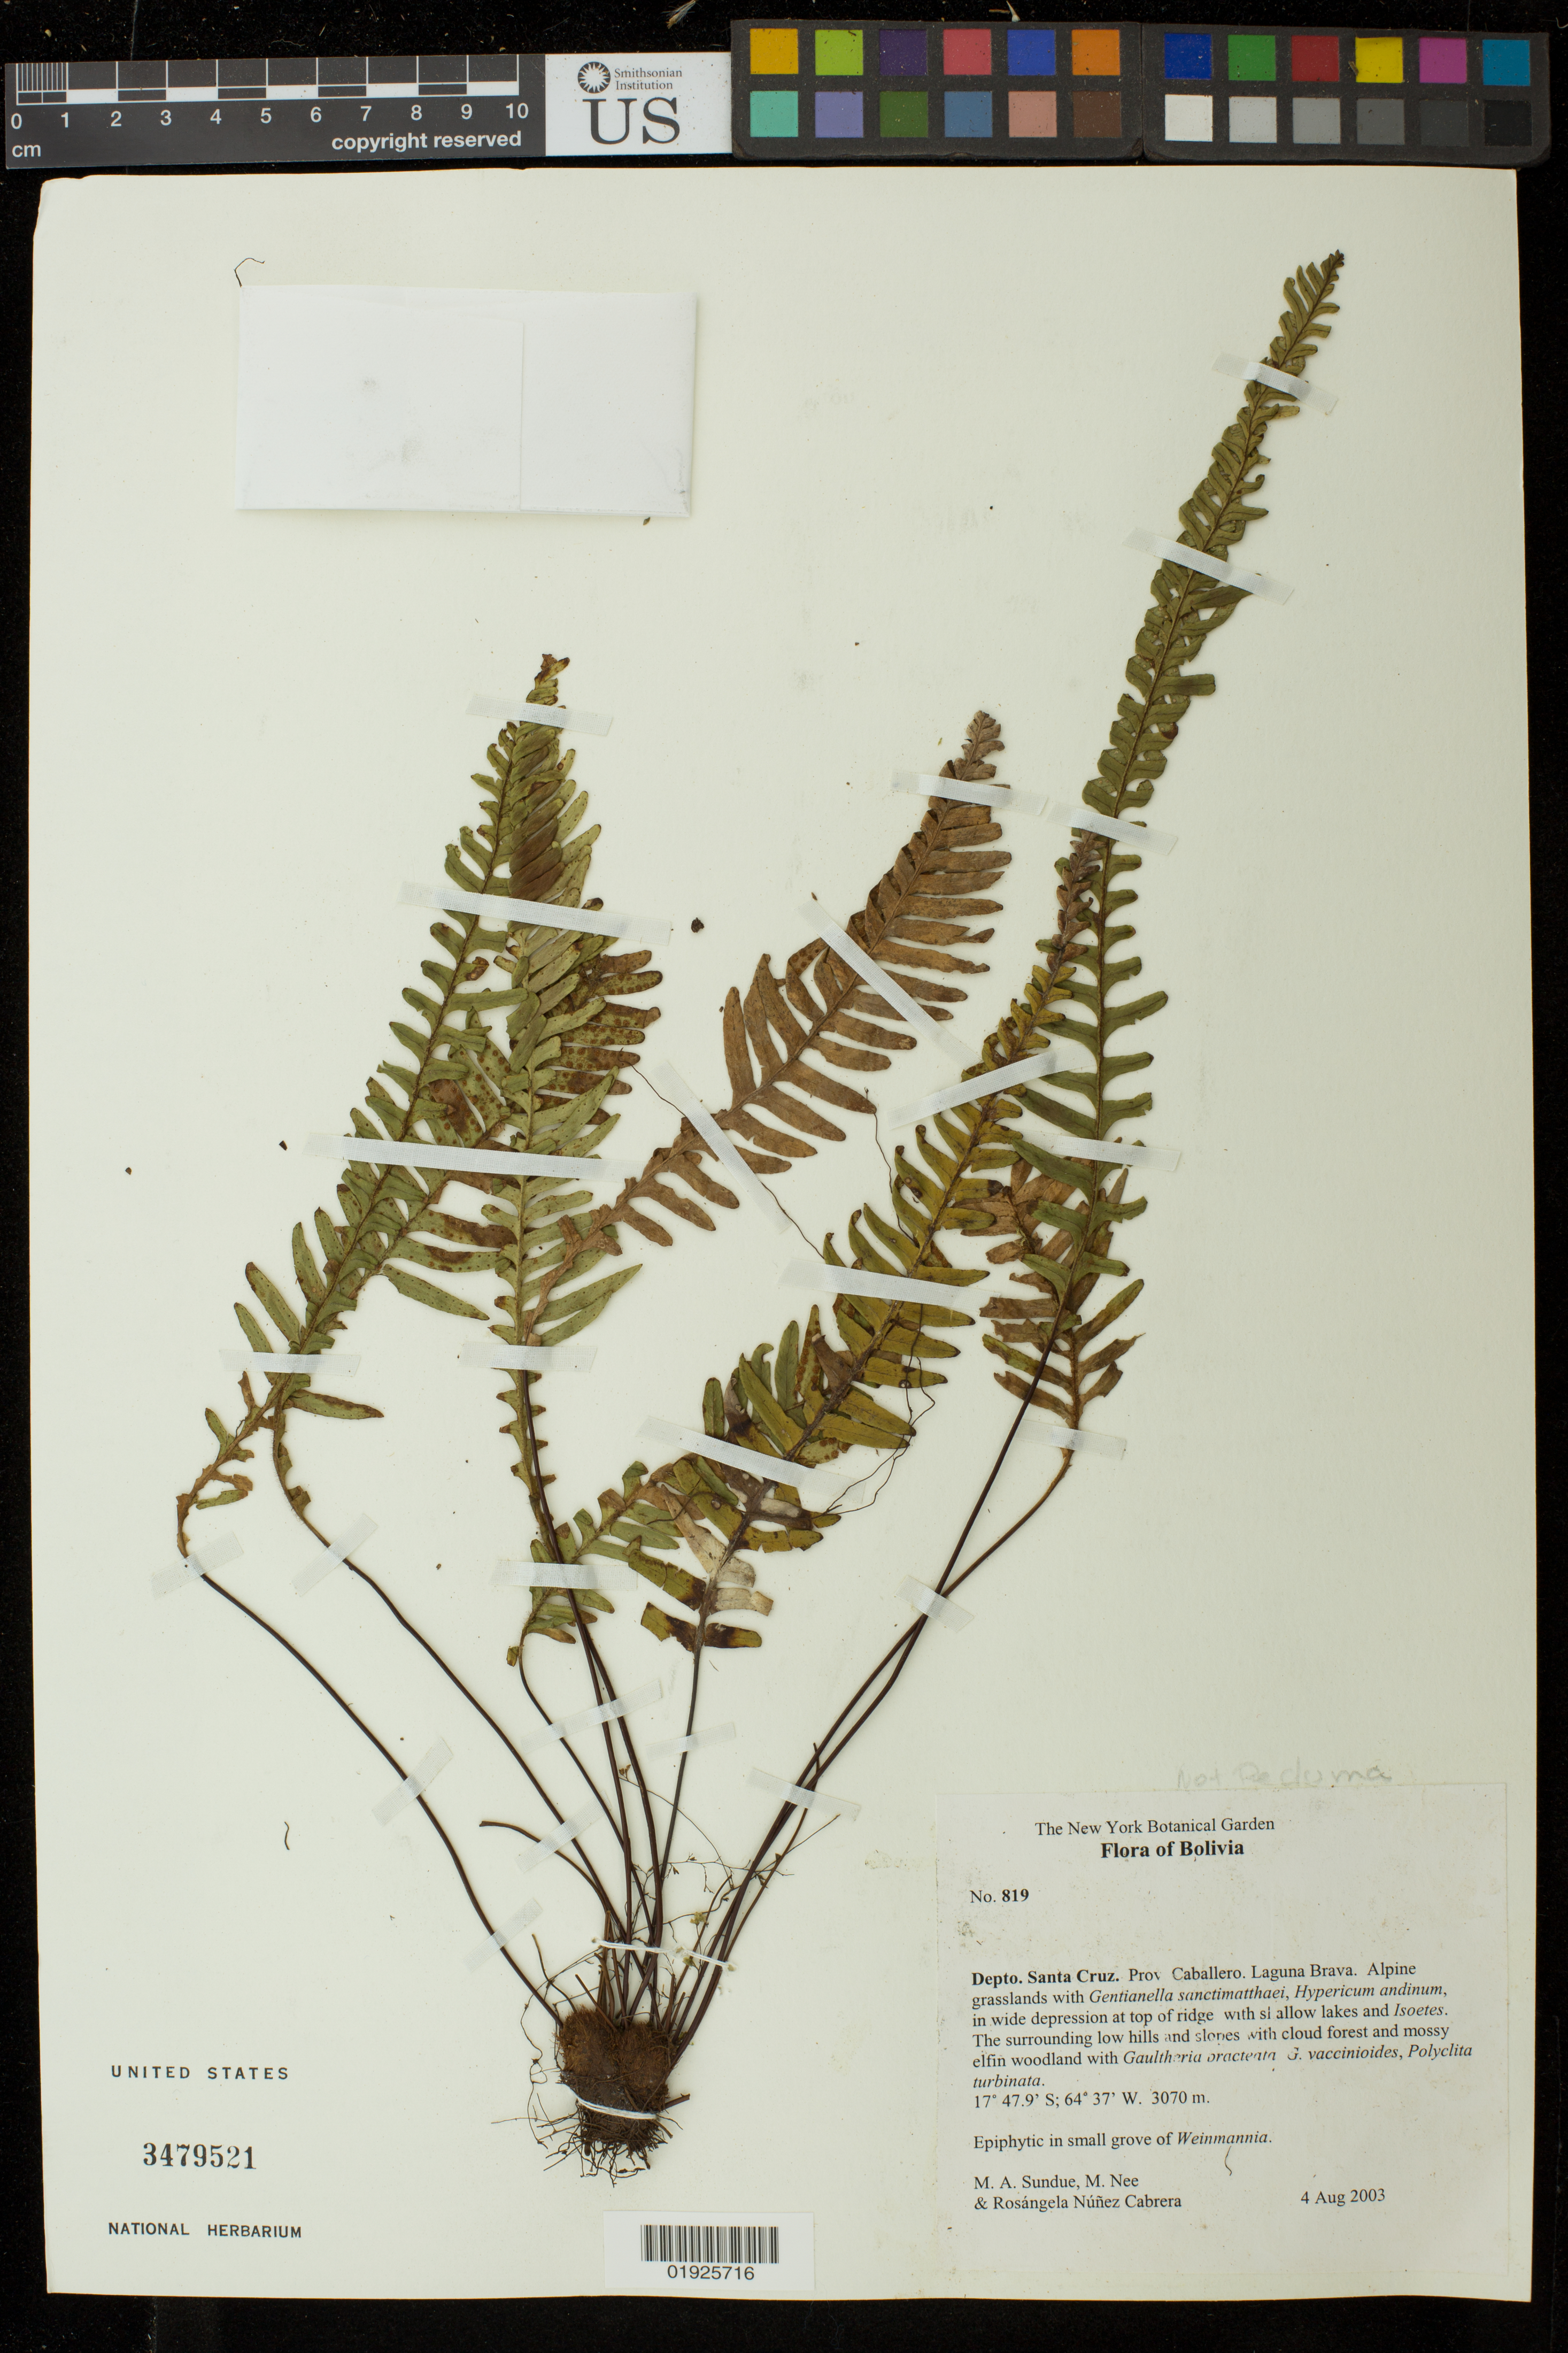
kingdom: Plantae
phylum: Tracheophyta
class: Polypodiopsida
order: Polypodiales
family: Pteridaceae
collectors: M. Sundue, M. Nee & R. Núnez Cabrera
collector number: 819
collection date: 2003-08-04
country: Bolivia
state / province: Santa Cruz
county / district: Caballero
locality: Laguna Brava.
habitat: Alpine grasslands. In wide depression at top of ridge with shallow lakes and Isoetes. The surrounding low hills and slopes with cloud forest and mossy elfin woodland.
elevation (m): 3070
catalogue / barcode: US 3479521